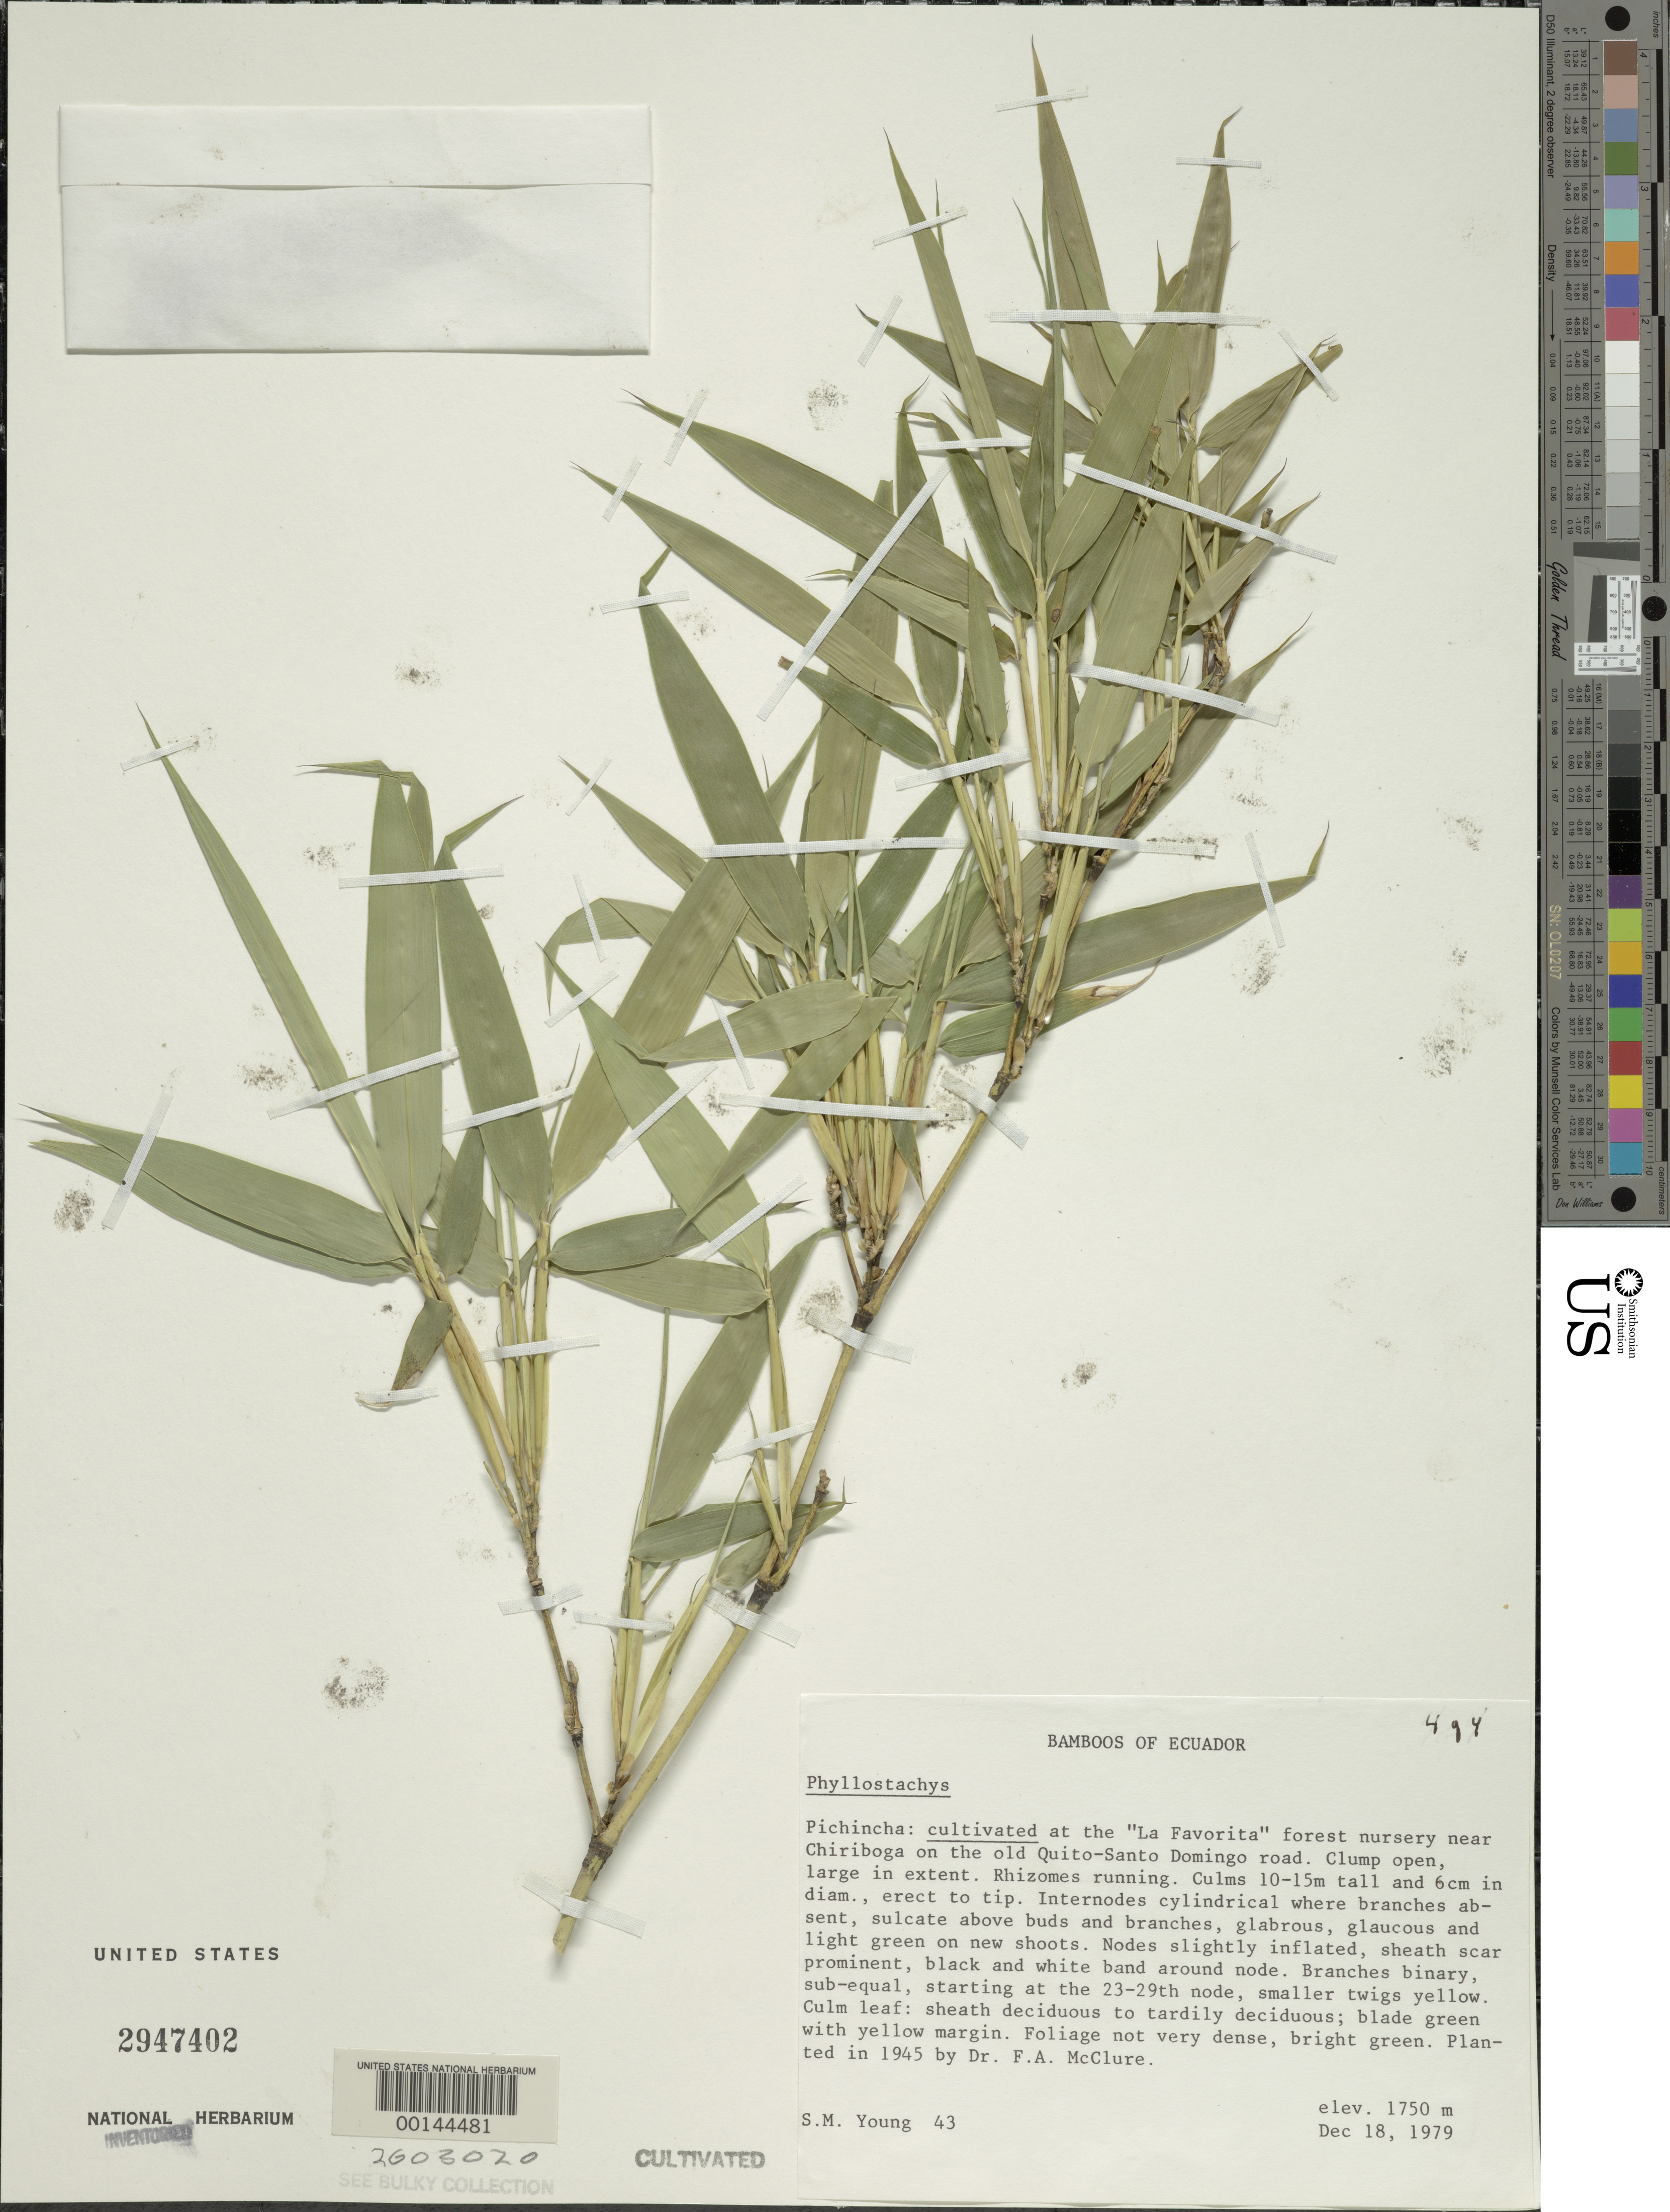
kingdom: Plantae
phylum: Tracheophyta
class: Liliopsida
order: Poales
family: Poaceae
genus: Phyllostachys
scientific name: Phyllostachys sp.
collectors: S. Young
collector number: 43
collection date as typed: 18 Dec 1979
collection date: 1979-12-18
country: Ecuador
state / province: Pichincha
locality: Chiriboga, "la favorita" nursery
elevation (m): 1750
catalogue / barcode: US 2947402